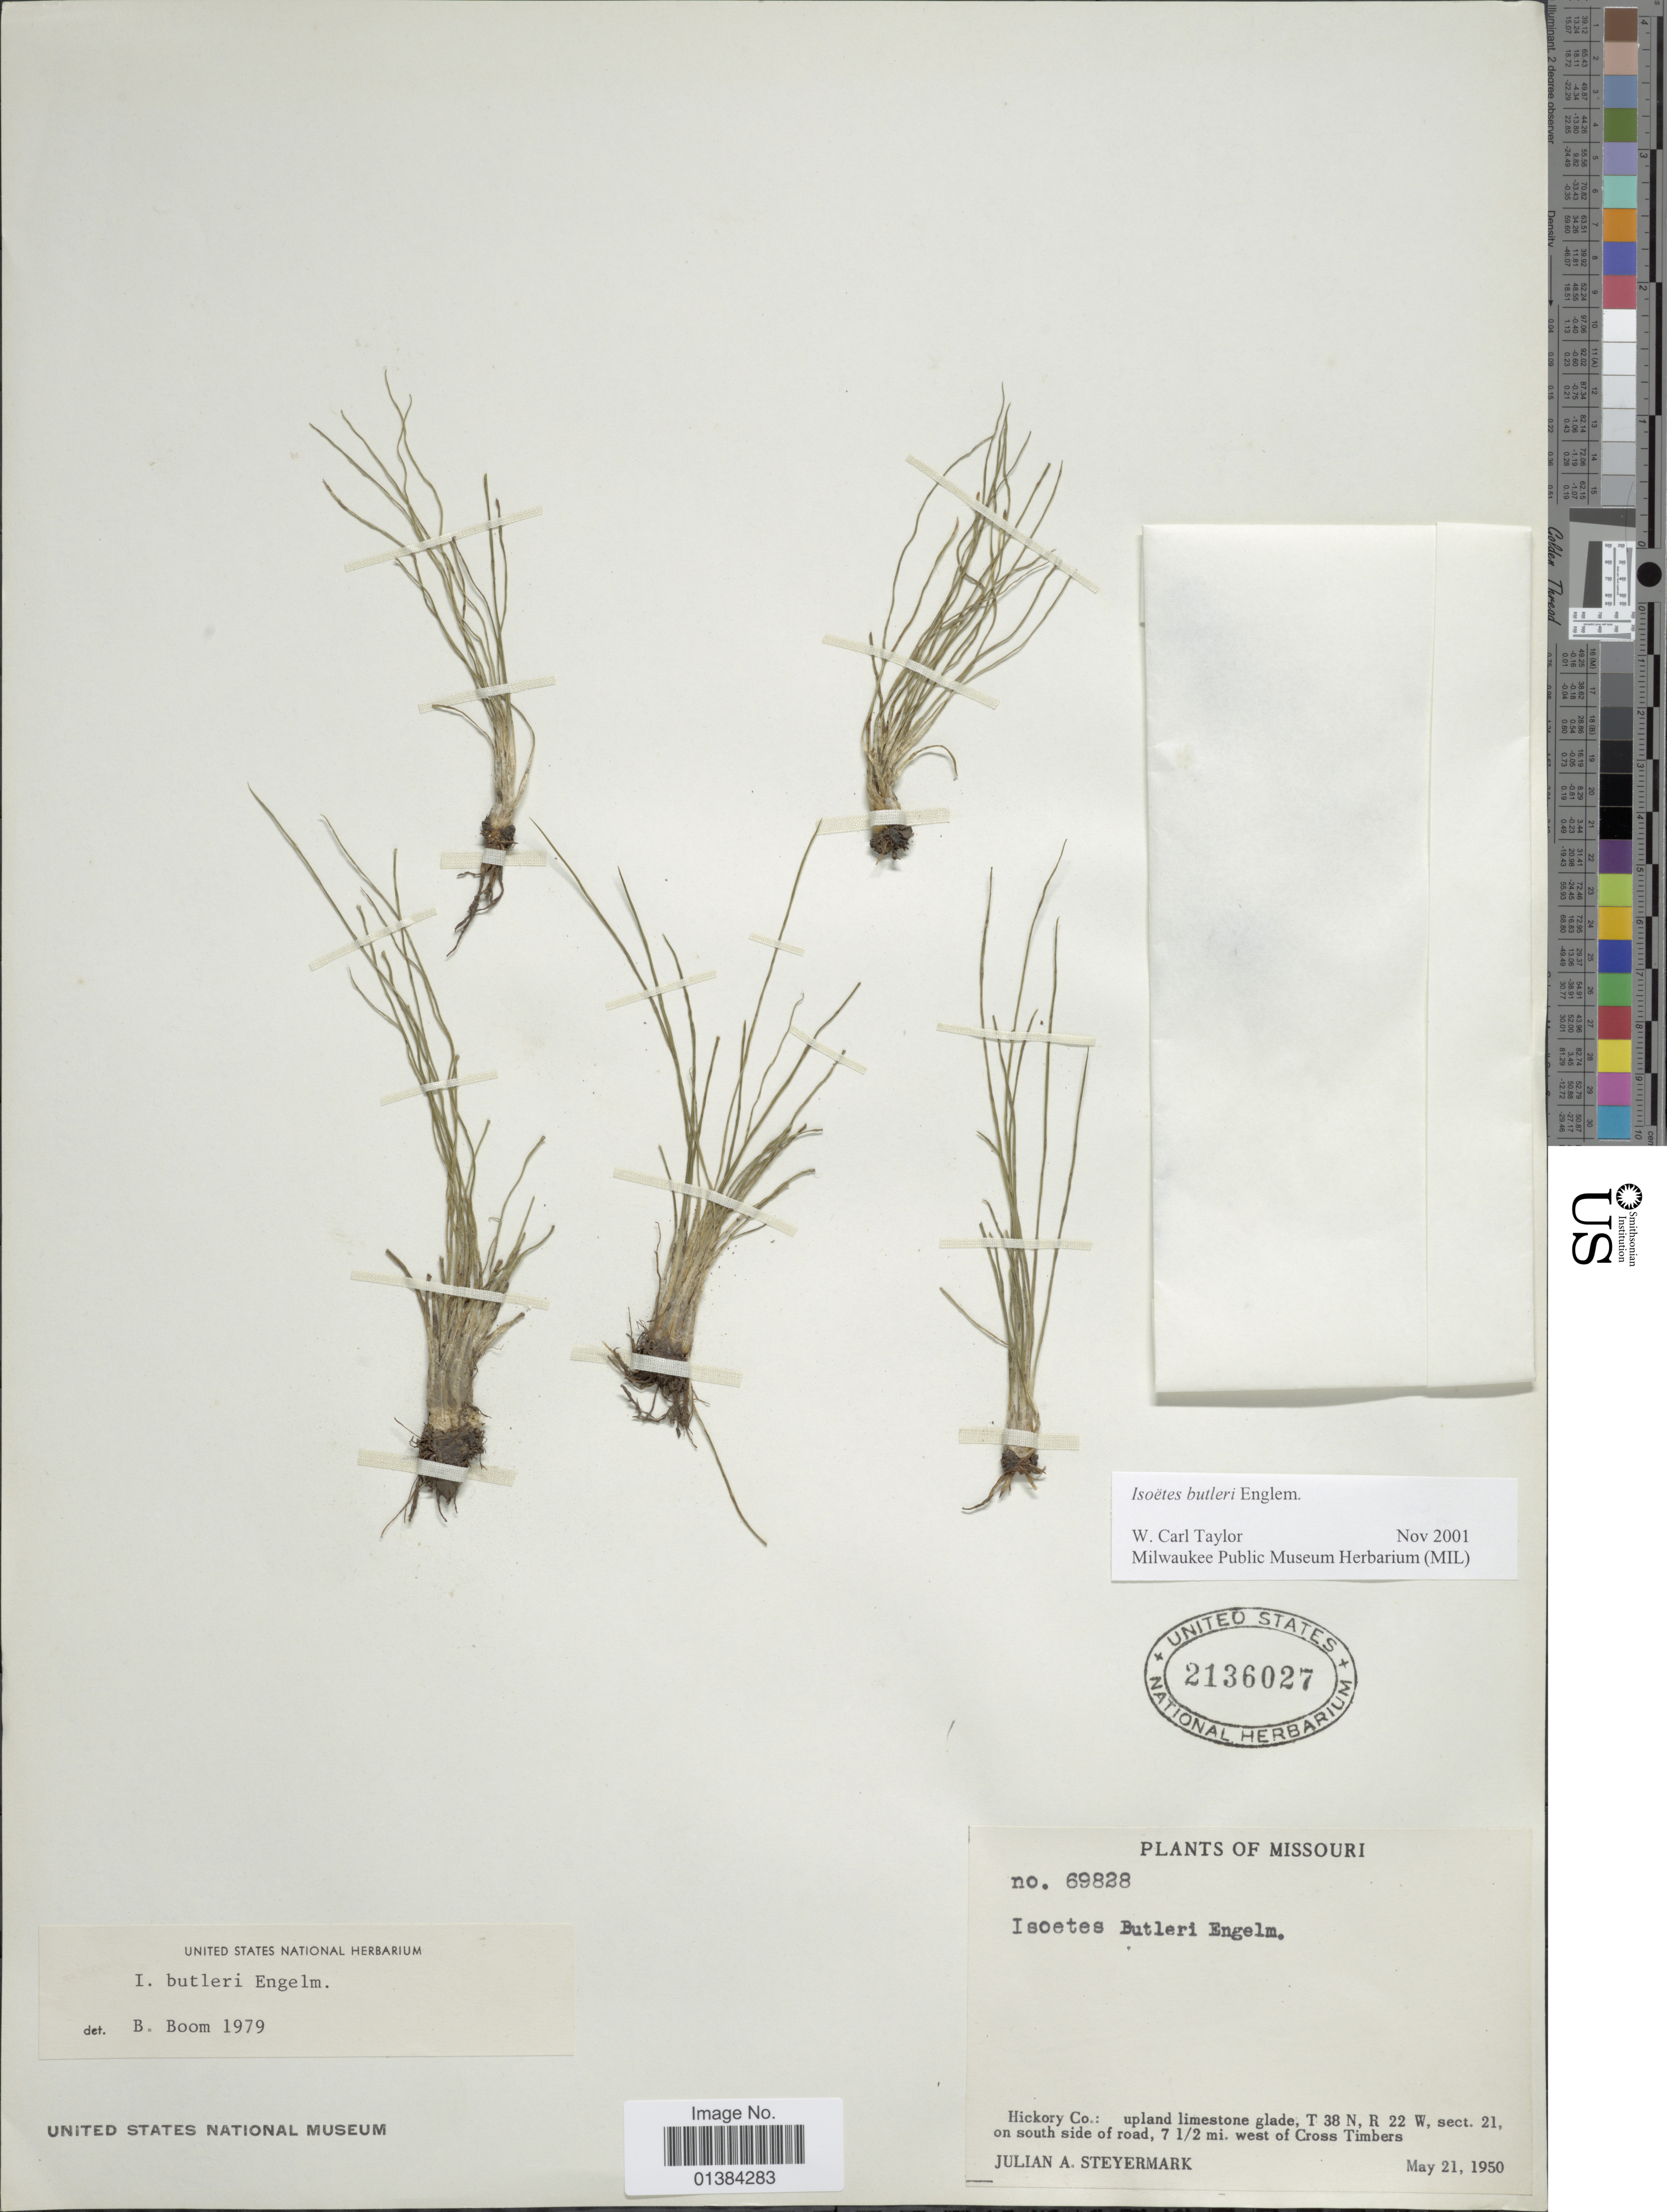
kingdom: Plantae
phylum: Tracheophyta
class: Lycopodiopsida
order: Isoetales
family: Isoetaceae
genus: Isoetes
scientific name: Isoetes butleri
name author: Engelm.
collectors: J. Steyermark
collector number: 69828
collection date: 1950-05-21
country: United States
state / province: Missouri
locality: Hickory Co.: upland limestone glade, T 38 N, R 22 W, sect. 21, on south side of road, 7 1/2 mi. west of Cross Timbers.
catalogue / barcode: US 2136027